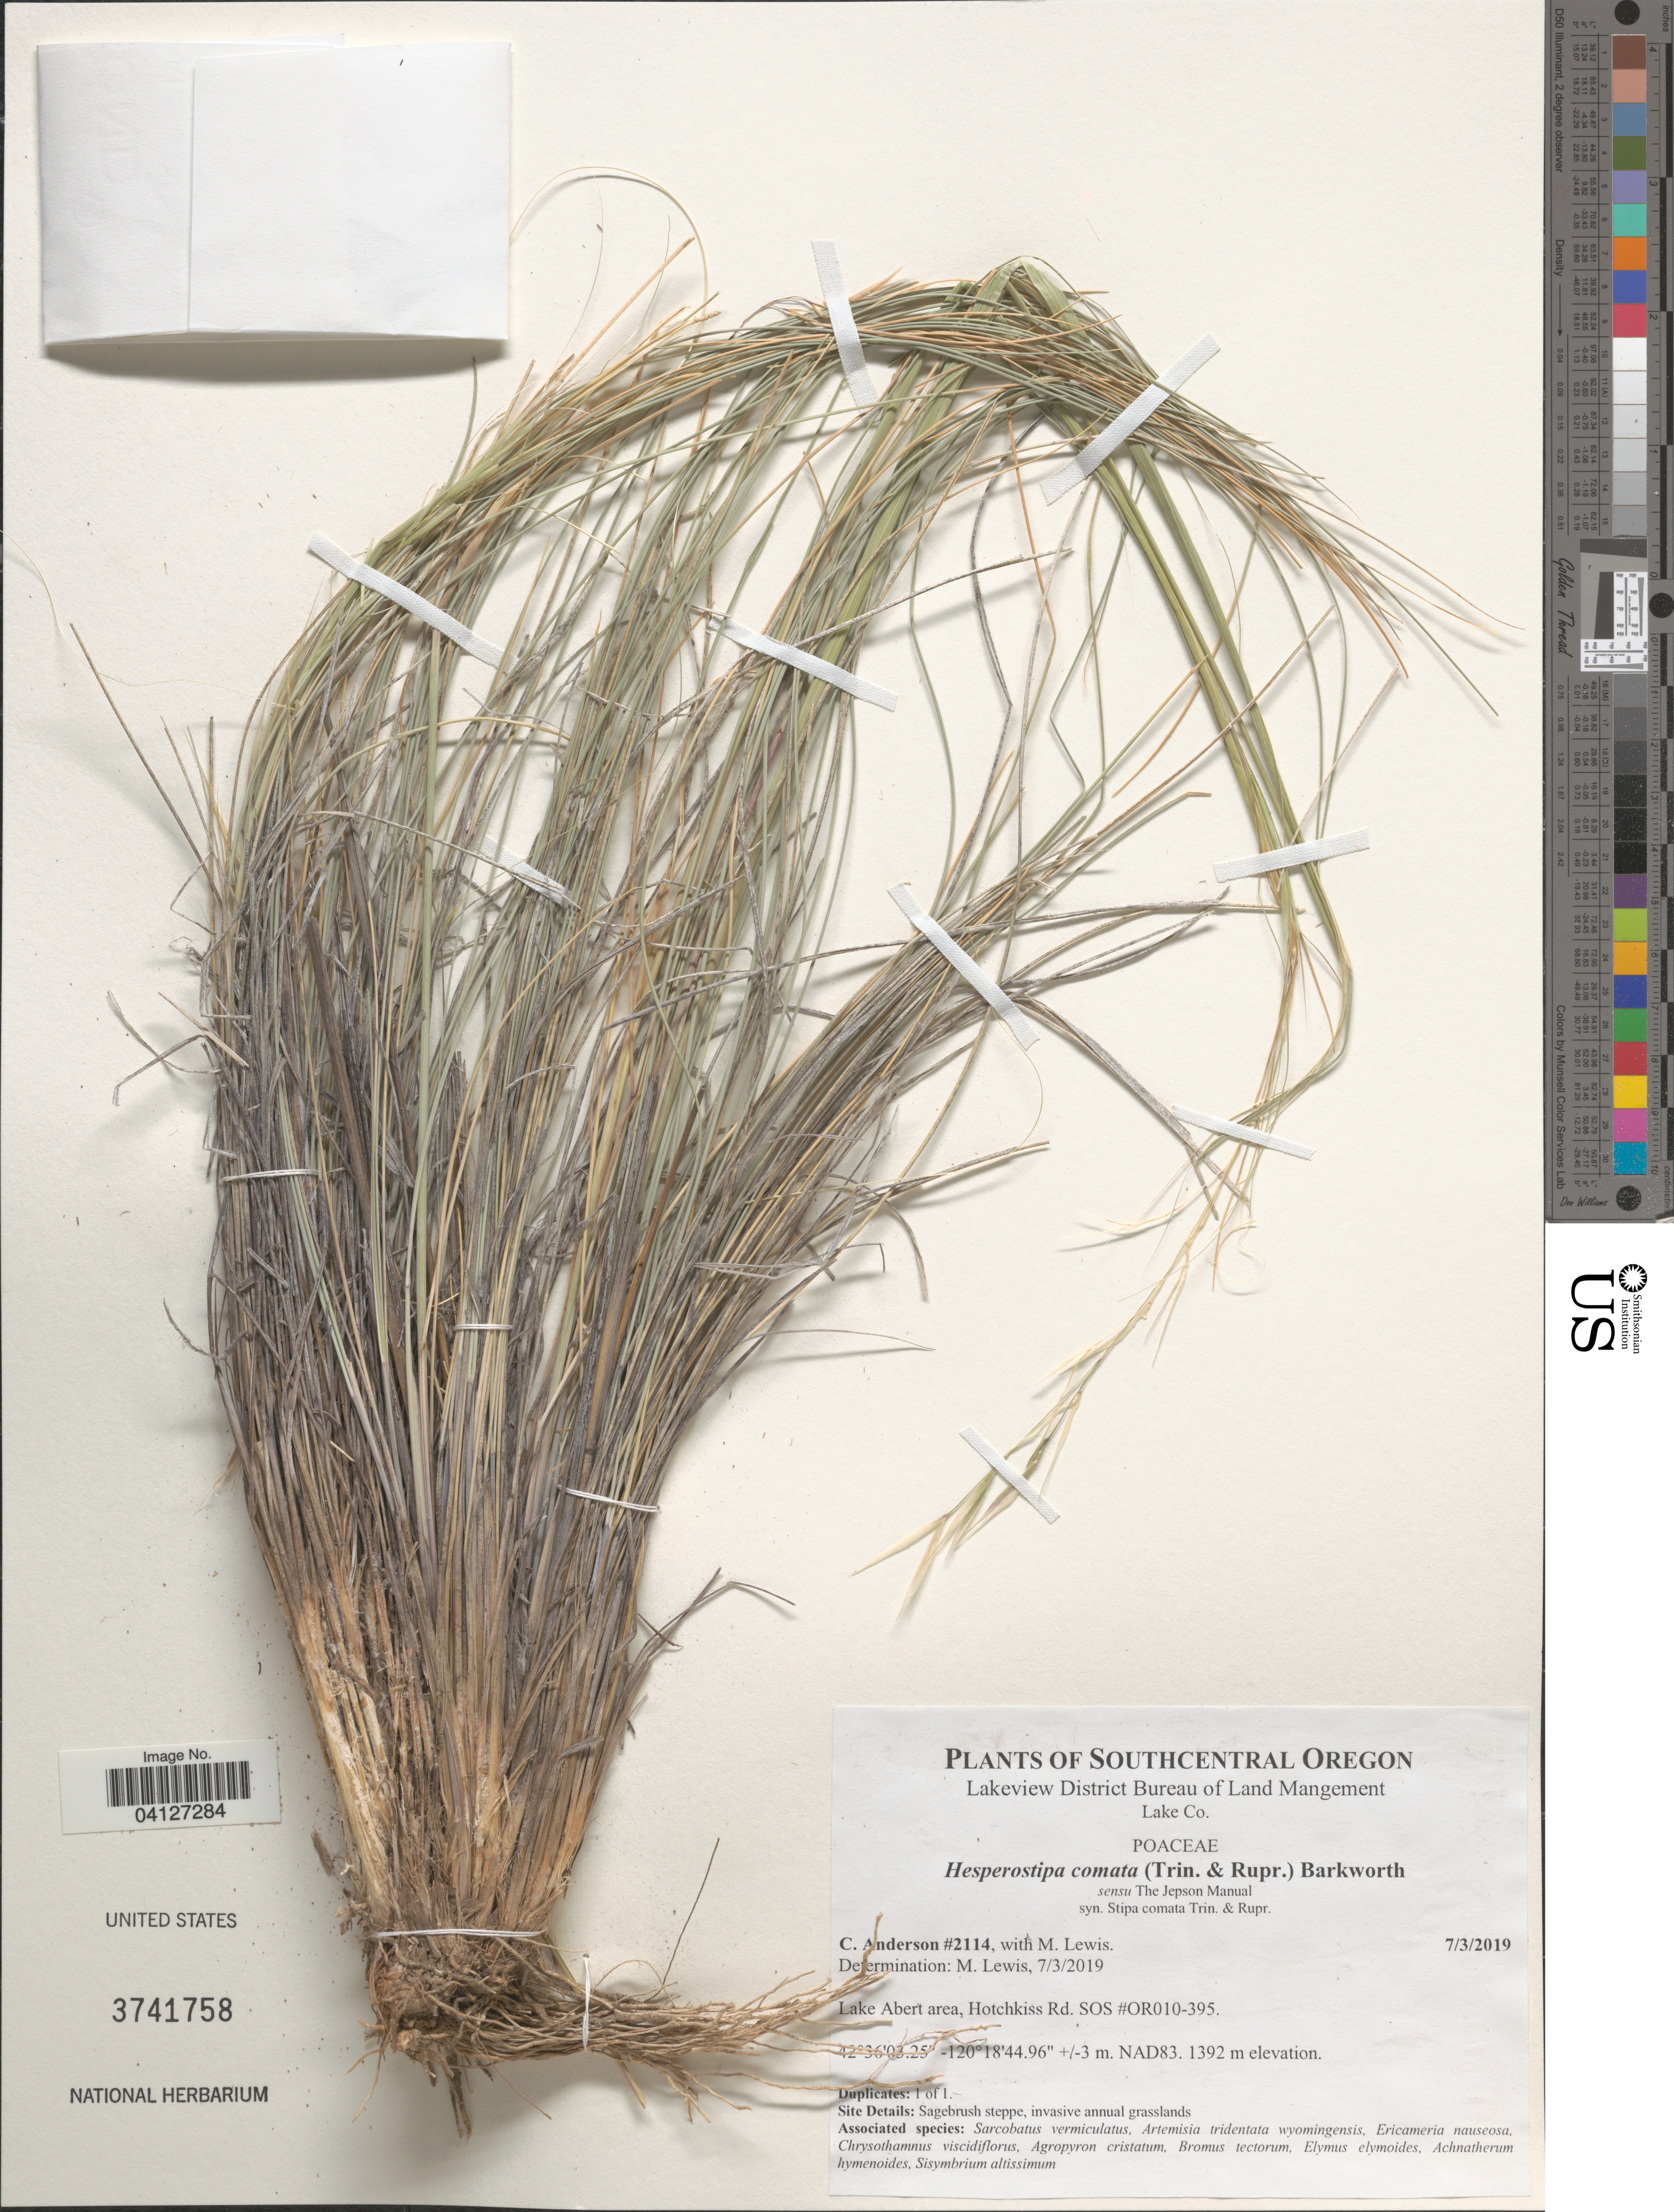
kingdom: Plantae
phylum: Tracheophyta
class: Liliopsida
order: Poales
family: Poaceae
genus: Hesperostipa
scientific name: Hesperostipa comata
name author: (Trin. & Rupr.) Barkworth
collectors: C. Anderson & M. Lewis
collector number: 2114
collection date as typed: Transcribed d/m/y: 3/7/2019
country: United States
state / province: Oregon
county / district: Lake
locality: Southcentral Oregon. Lake Co. Lake Abert area, Hotchkiss Rd. SOS #OR010-395. +/-3 m. NAD83.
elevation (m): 1392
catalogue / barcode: US 3741758